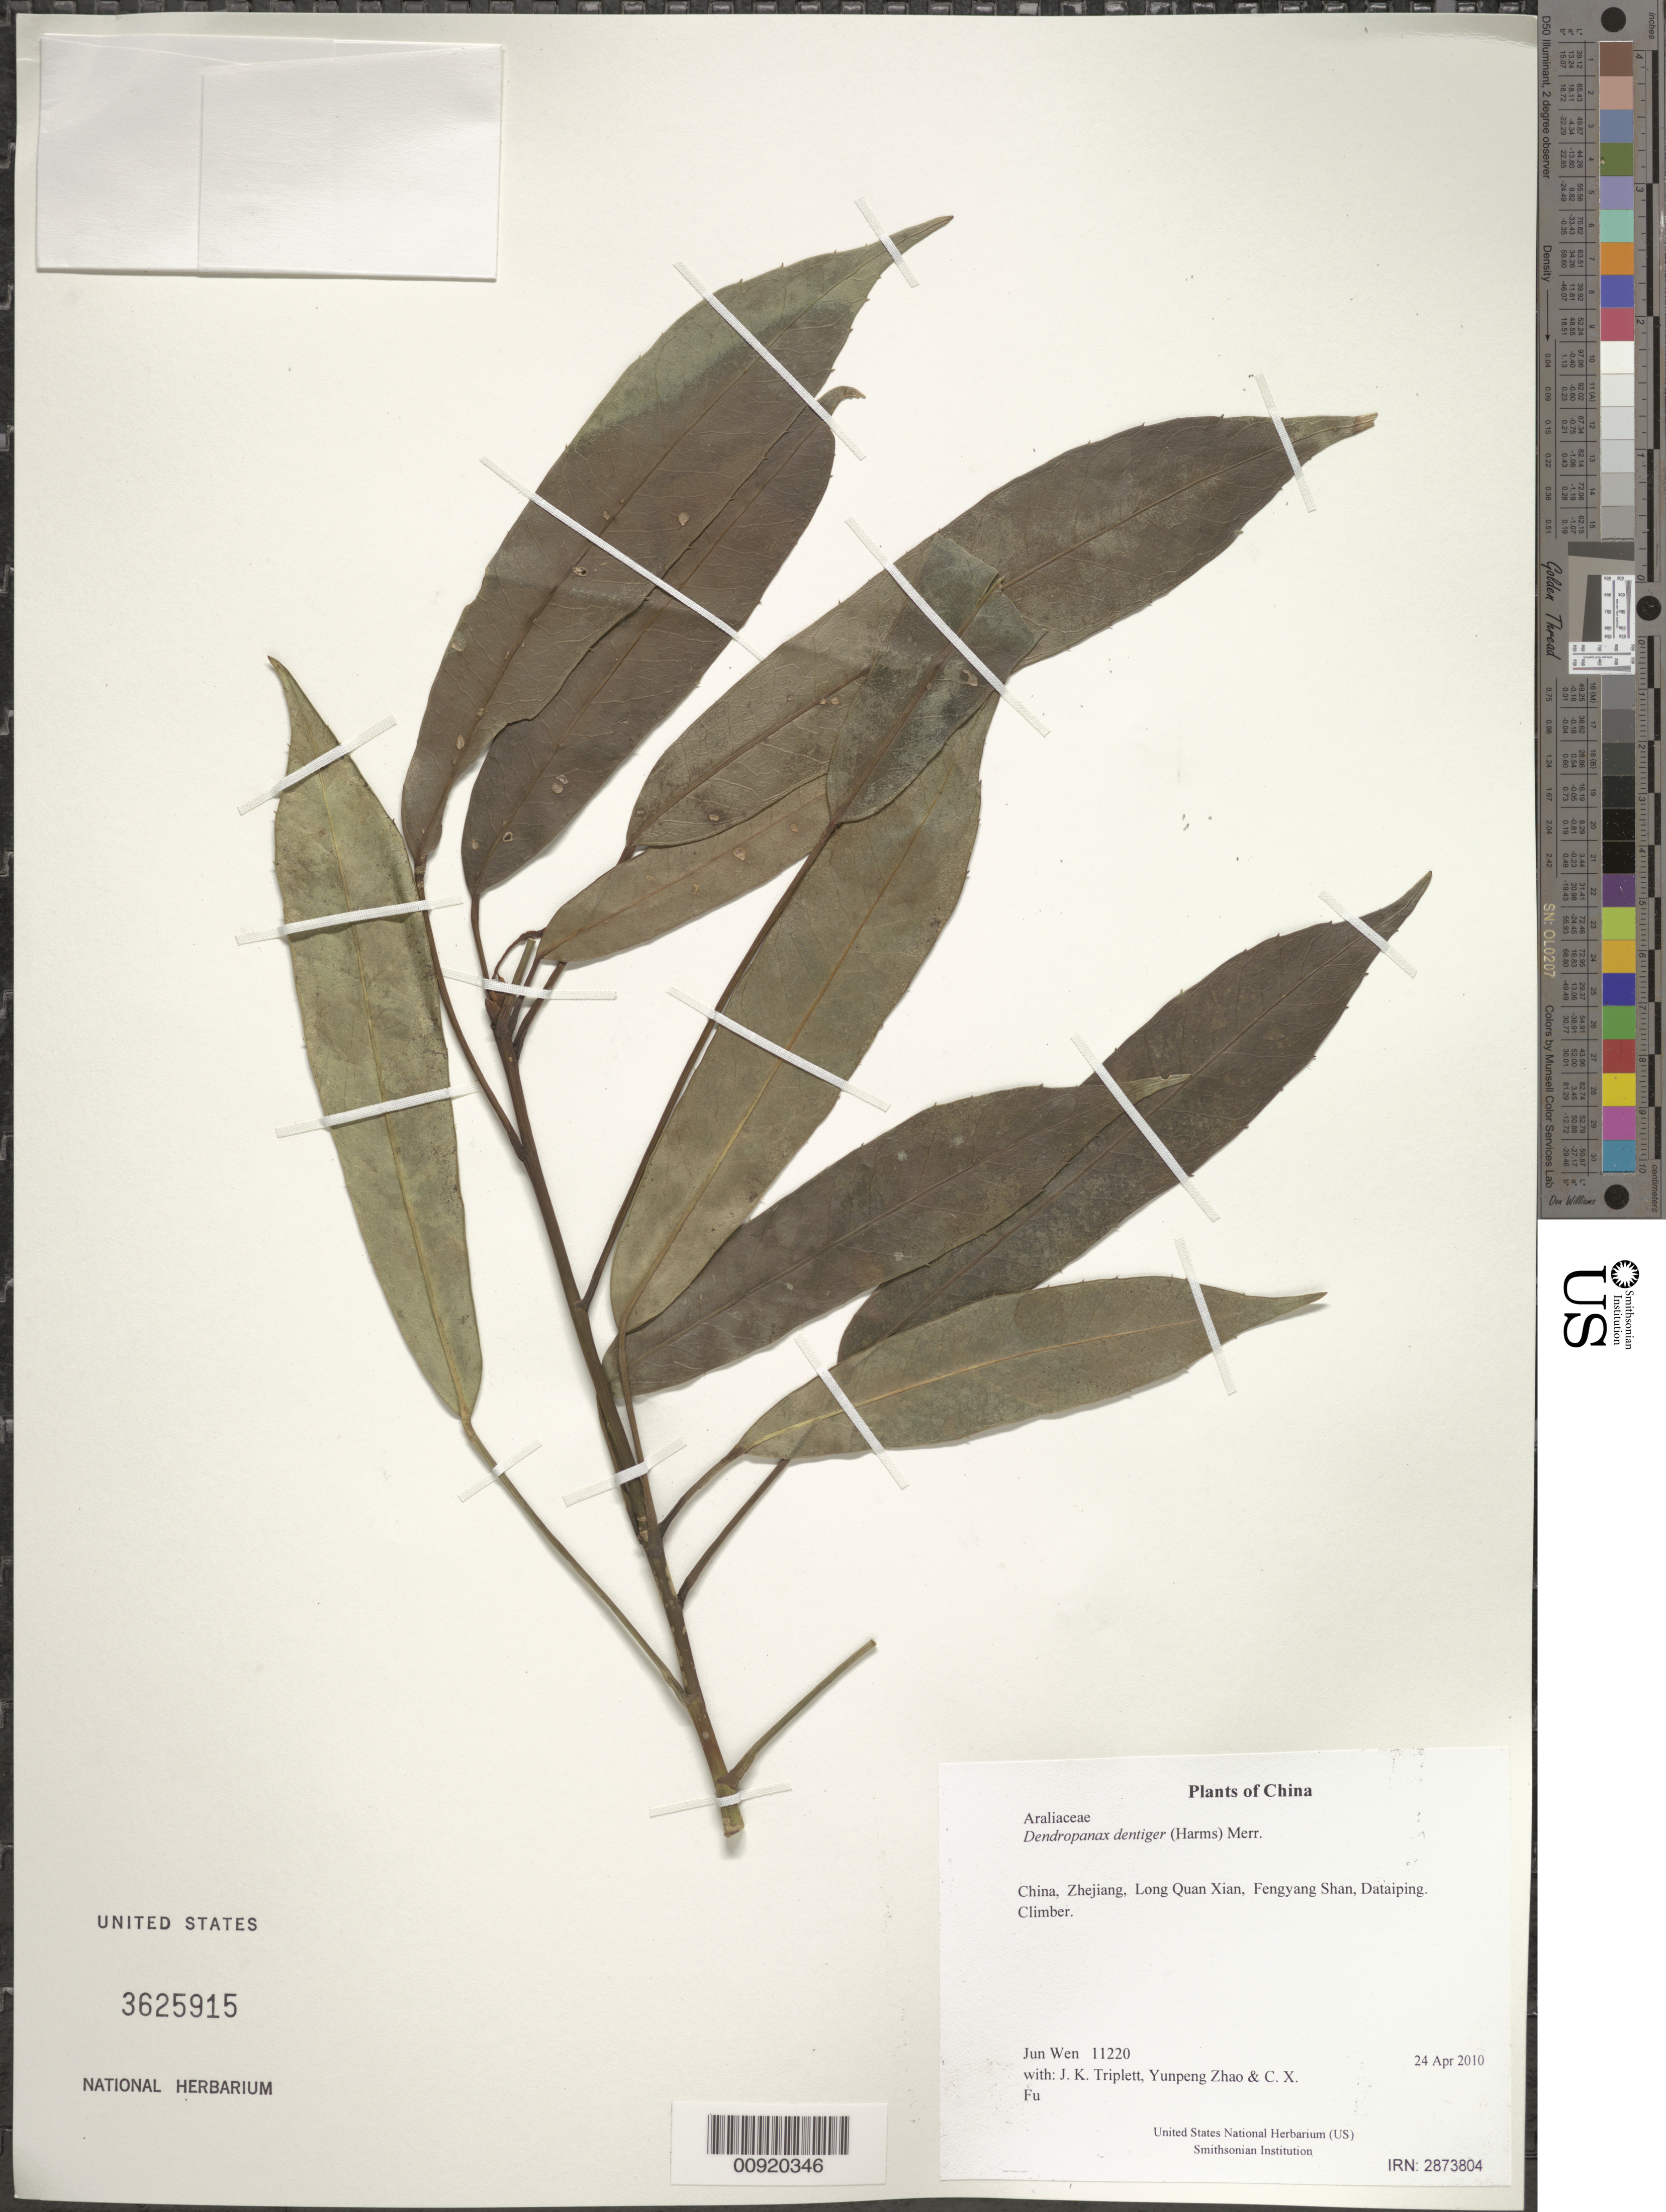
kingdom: Plantae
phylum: Tracheophyta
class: Magnoliopsida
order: Apiales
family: Araliaceae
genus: Dendropanax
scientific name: Dendropanax dentigerus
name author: (Harms) Merr.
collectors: J. Wen, J. K. Triplett, Yunpeng Zhao & C. X. Fu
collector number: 11220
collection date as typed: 24 Apr 2010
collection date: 2010-04-24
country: China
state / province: Zhejiang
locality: Long Quan Xian, Fengyang Shan, Dataiping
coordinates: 27 54 52.33 N, 119 10 12.54 E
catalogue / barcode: US 3625915